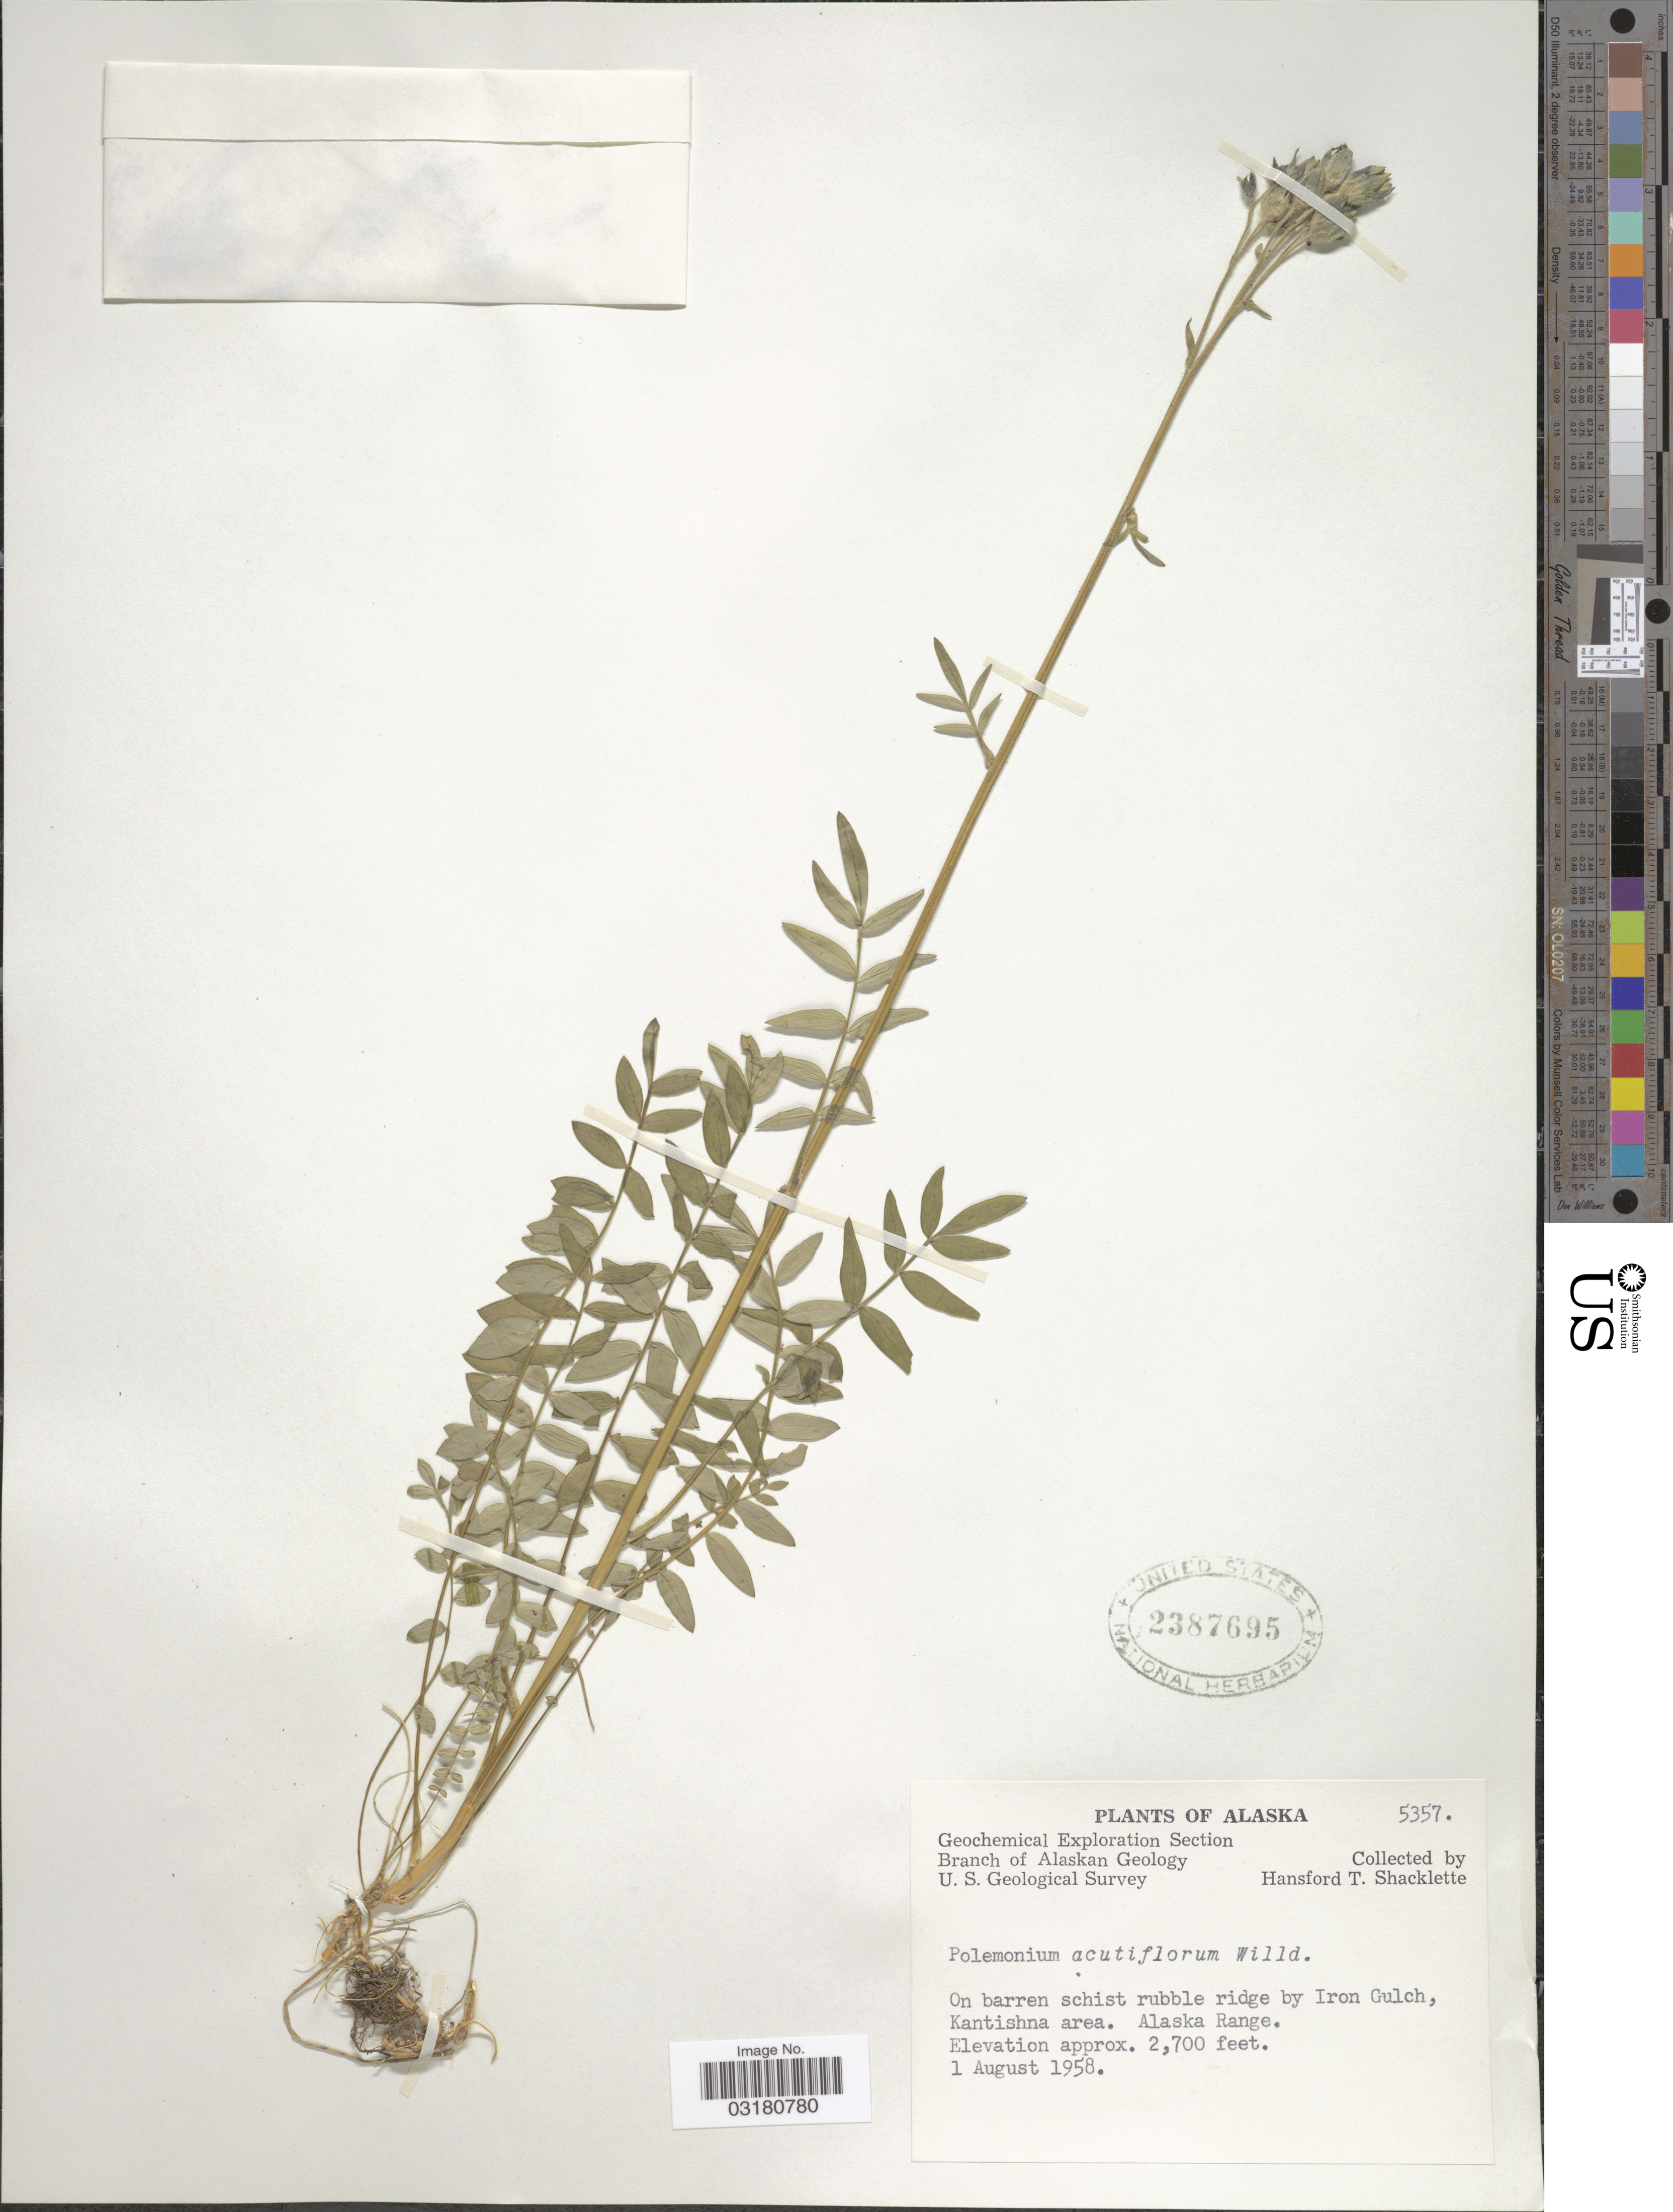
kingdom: Plantae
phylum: Tracheophyta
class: Magnoliopsida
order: Ericales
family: Polemoniaceae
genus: Polemonium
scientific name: Polemonium acutiflorum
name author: Willd. ex Roem. & Schult.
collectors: H. Shacklette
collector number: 5357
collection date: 1958-08-01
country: United States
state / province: Alaska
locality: On barren schist rubble ridge by Iron Gulch, Kantishna area. Alaska Range.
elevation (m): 823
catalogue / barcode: US 2387695